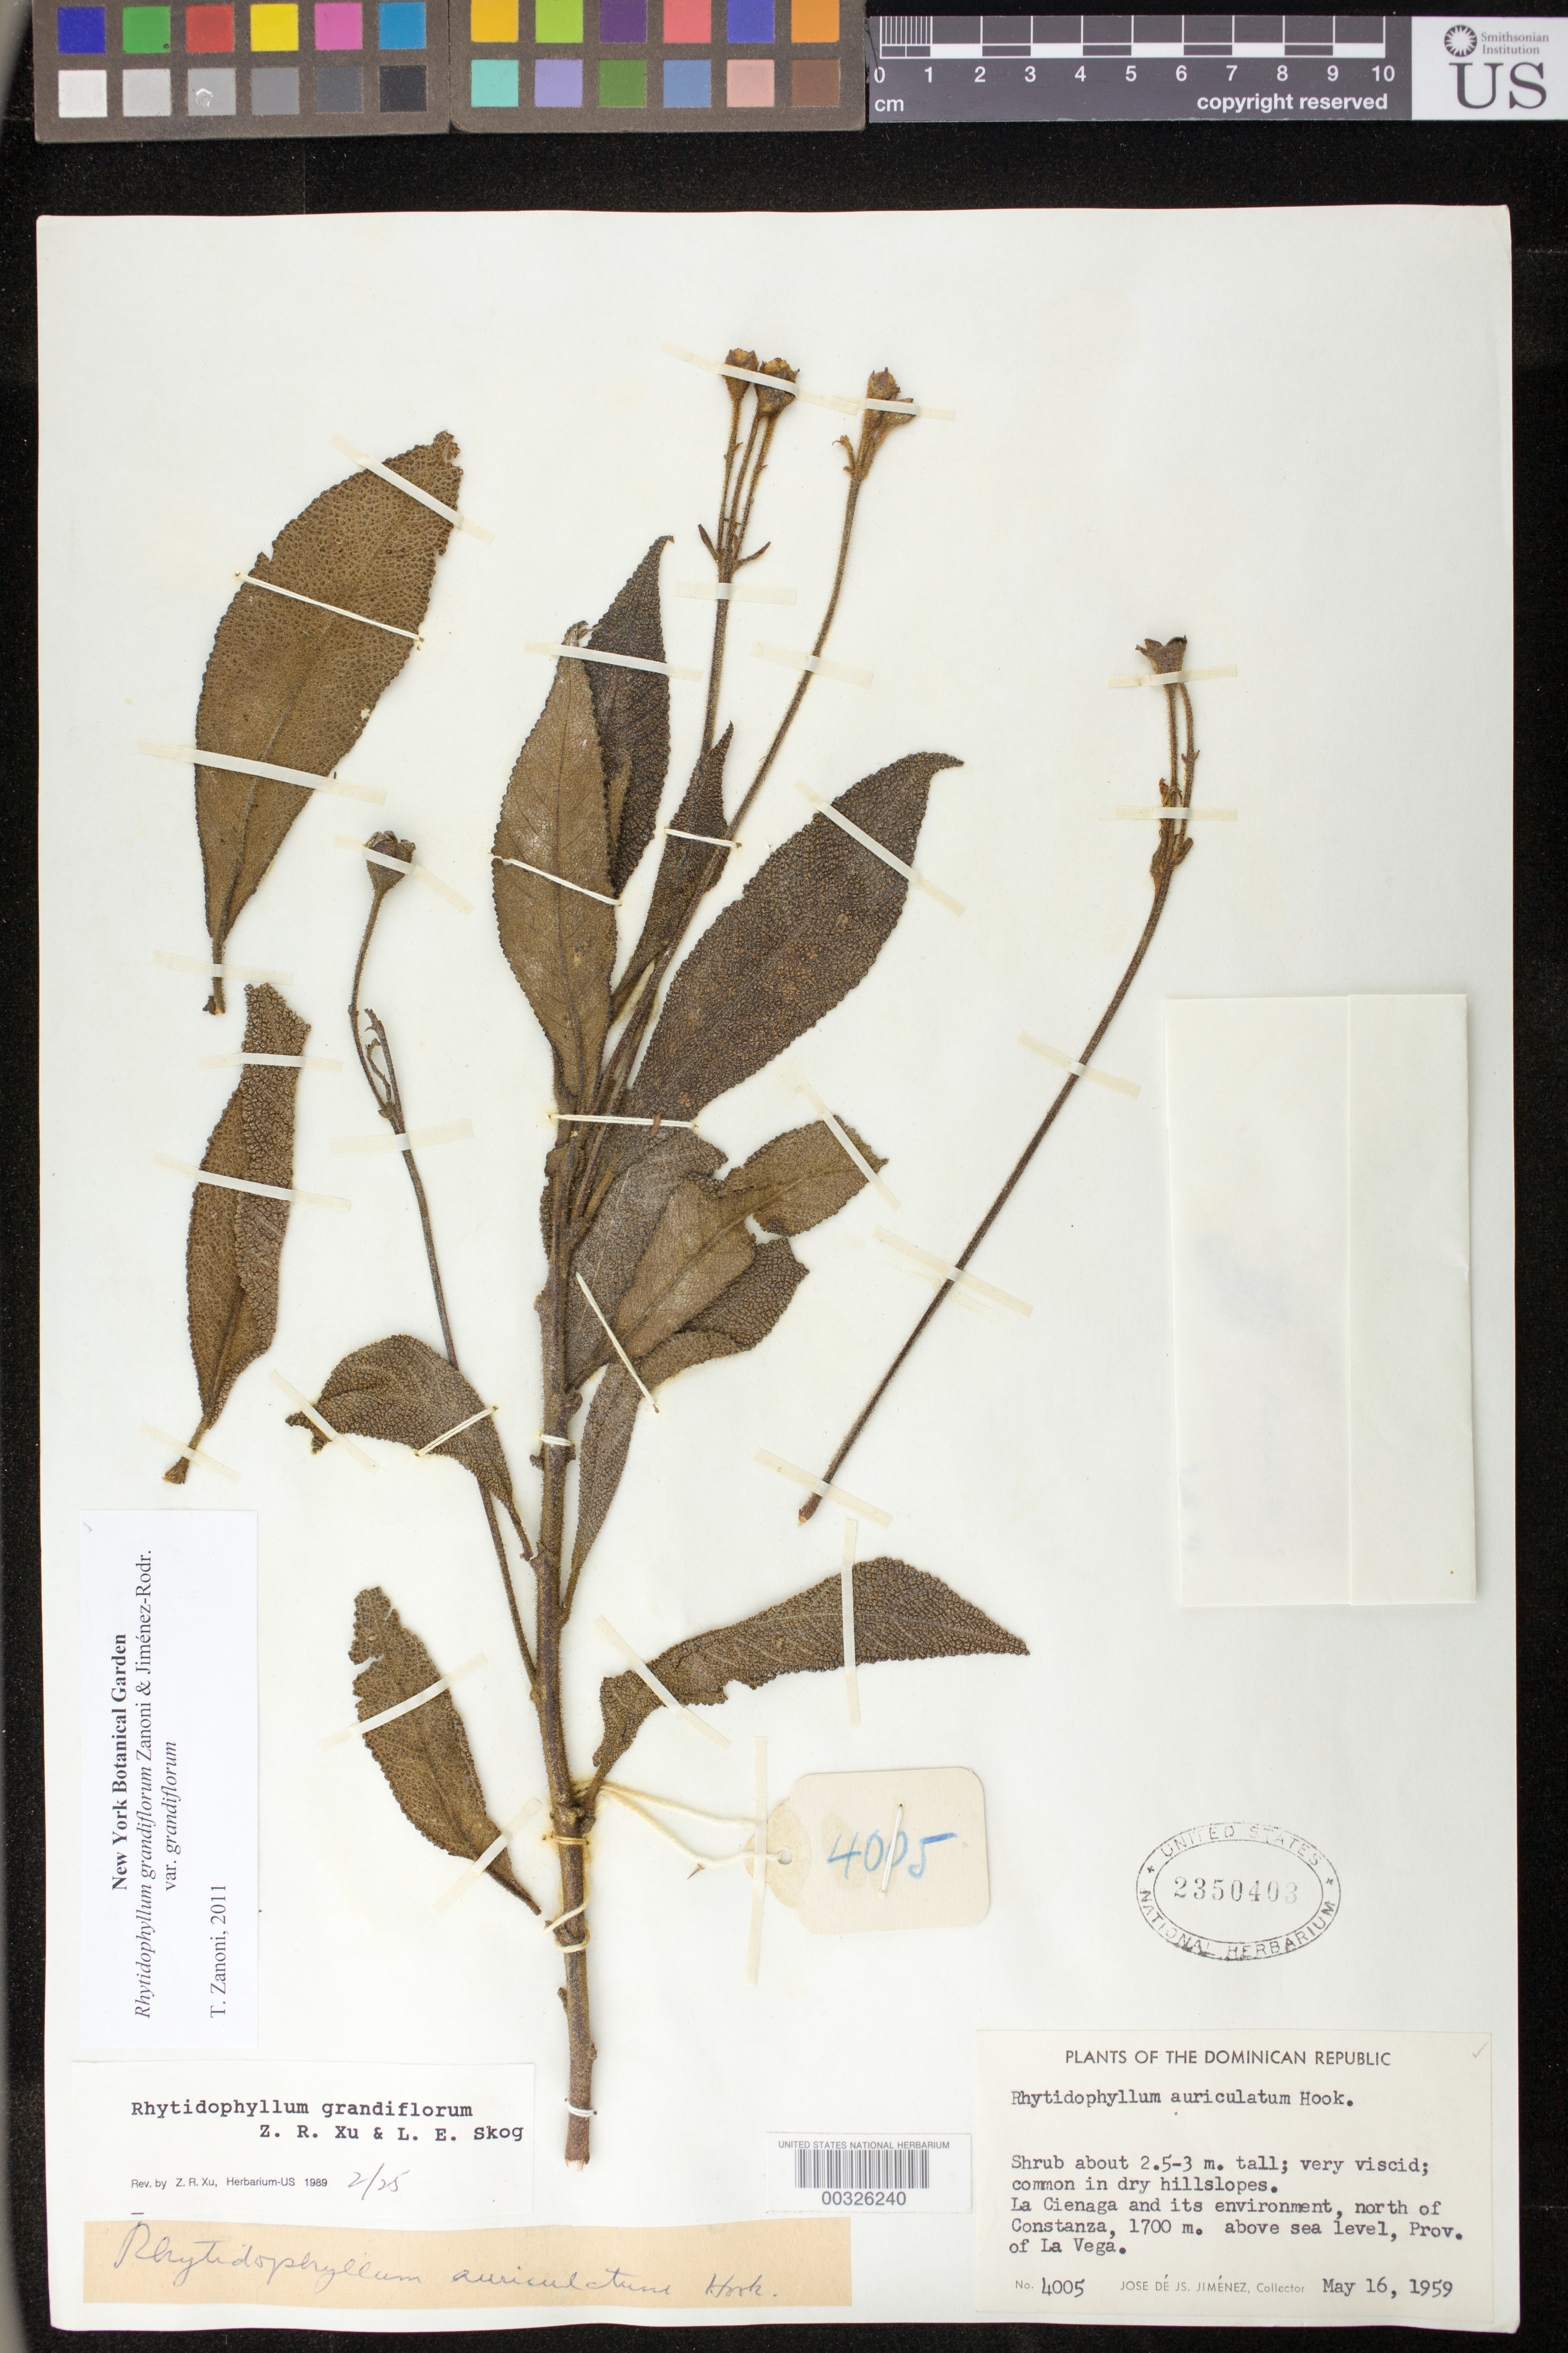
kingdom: Plantae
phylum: Tracheophyta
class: Magnoliopsida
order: Lamiales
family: Gesneriaceae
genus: Rhytidophyllum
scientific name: Rhytidophyllum grandiflorum var. grandiflorum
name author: Z.R. Xu & L.E. Skog ex Zanoni & Jiménez Rodr.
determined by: Zanoni, T. A., (NY), New York Botanical Garden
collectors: J. J. Jiménez Almonte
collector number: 4005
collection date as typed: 16 May 1959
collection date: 1959-05-16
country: Dominican Republic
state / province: La Vega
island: Hispaniola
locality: La Cienaga and its environment, N of Constanza [another sheet: Cienaga de la Culata, Constanza]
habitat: Common in dry hillslopes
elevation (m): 1700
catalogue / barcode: US 2350403